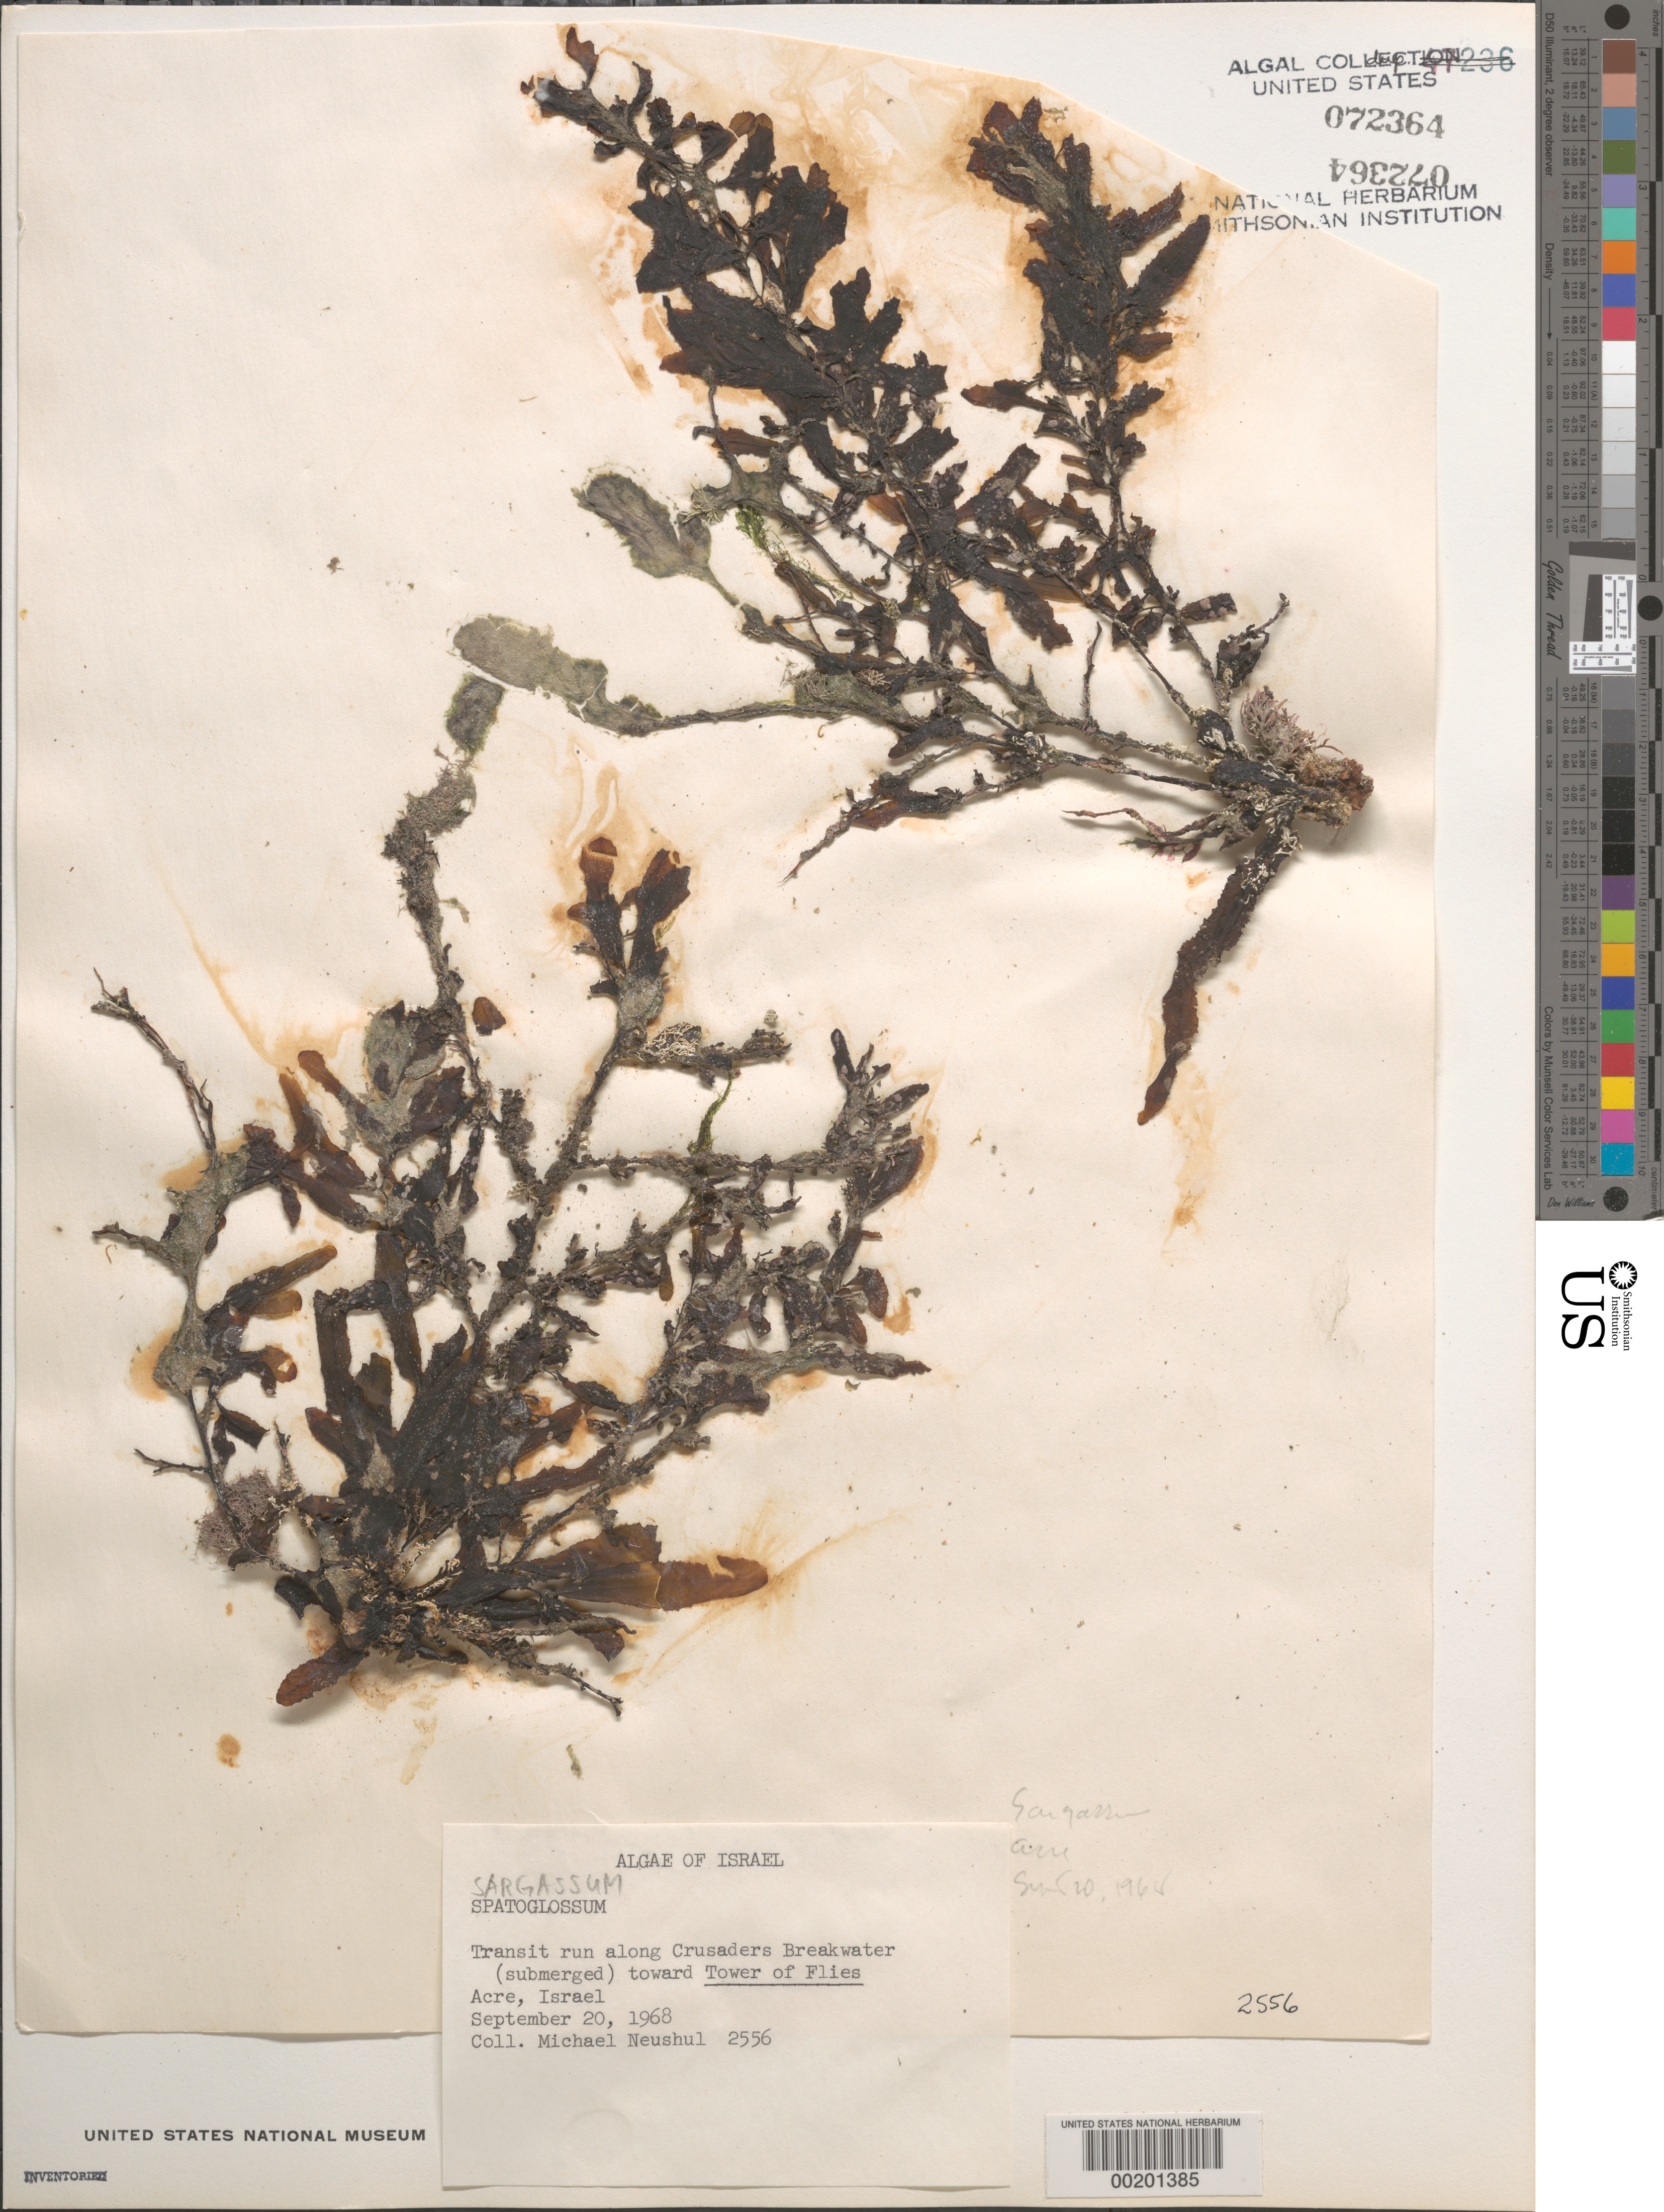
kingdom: Chromista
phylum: Ochrophyta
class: Phaeophyceae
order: Fucales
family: Sargassaceae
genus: Sargassum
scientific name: Sargassum sp.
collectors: M. Neushul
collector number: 2556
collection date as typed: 20 Sep 1968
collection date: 1968-09-20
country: Israel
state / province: Northern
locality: Crusaders Breakwater toward Tower of Flies, Acre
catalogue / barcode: US 72364